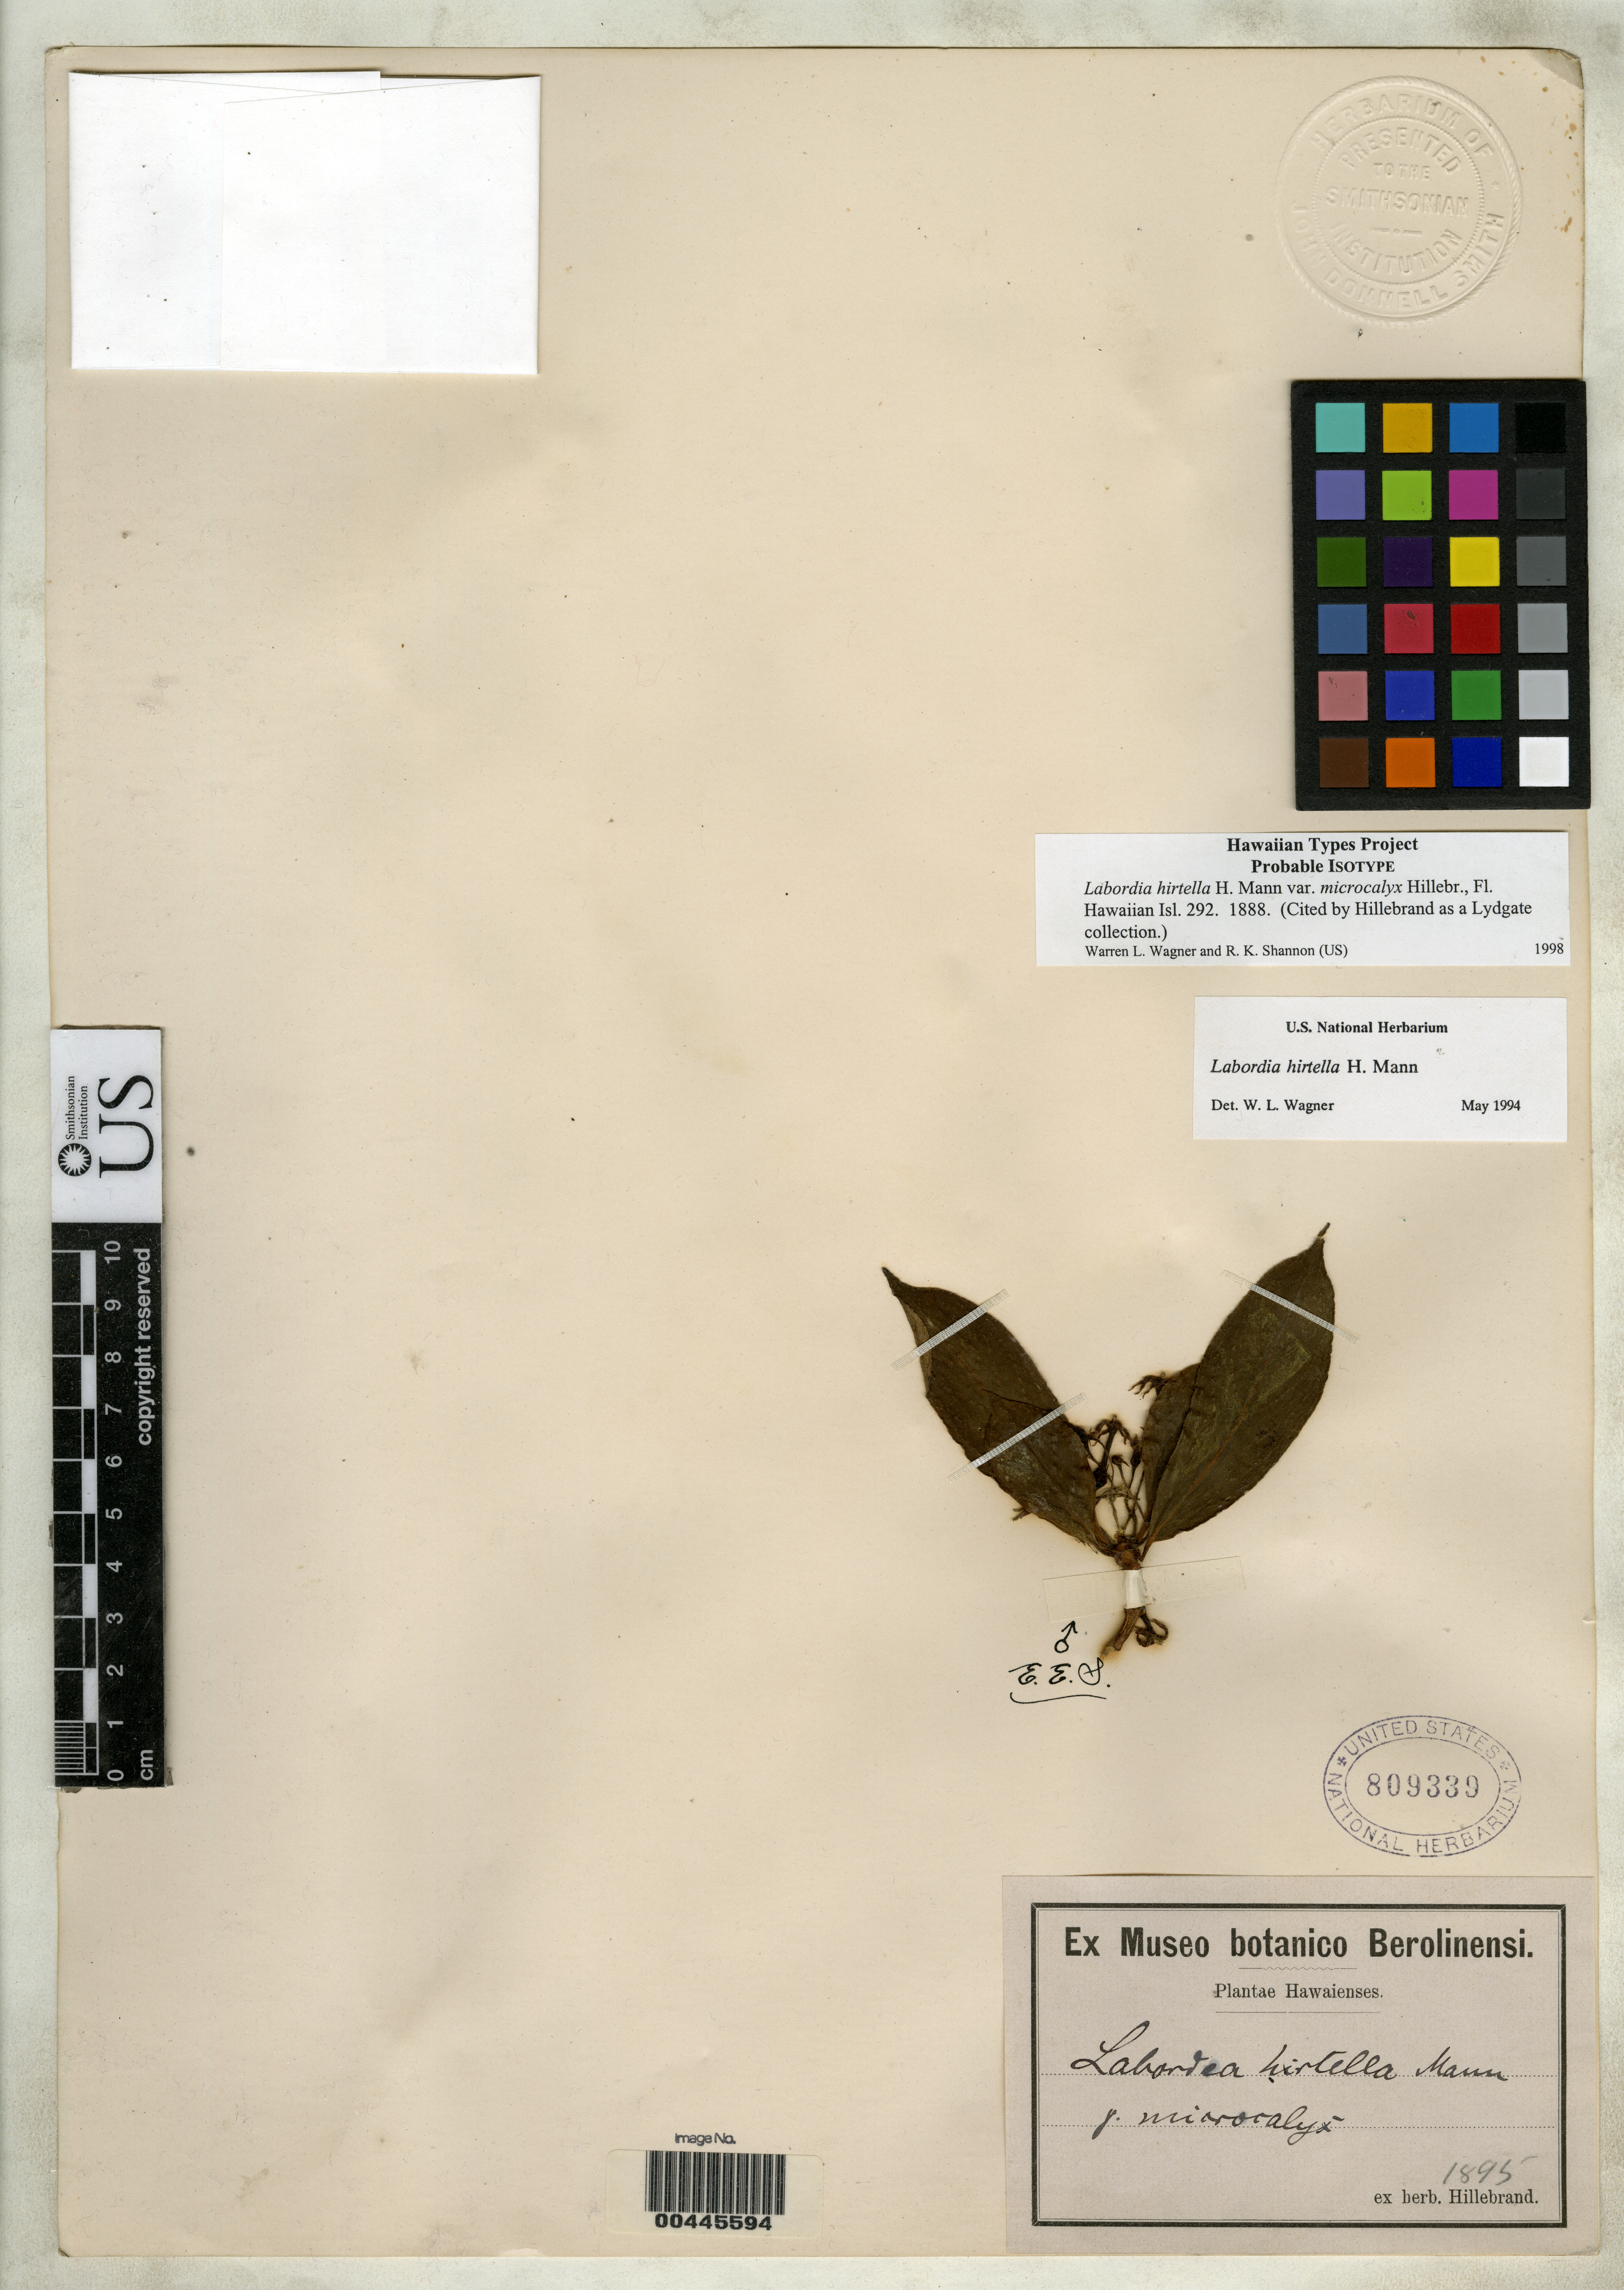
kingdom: Plantae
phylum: Tracheophyta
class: Magnoliopsida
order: Gentianales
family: Loganiaceae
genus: Labordia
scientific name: Labordia hirtella var. microcalyx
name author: Hillebr.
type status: Possible Isotype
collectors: W. Hillebrand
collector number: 1895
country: United States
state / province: Hawaii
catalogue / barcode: US 809339